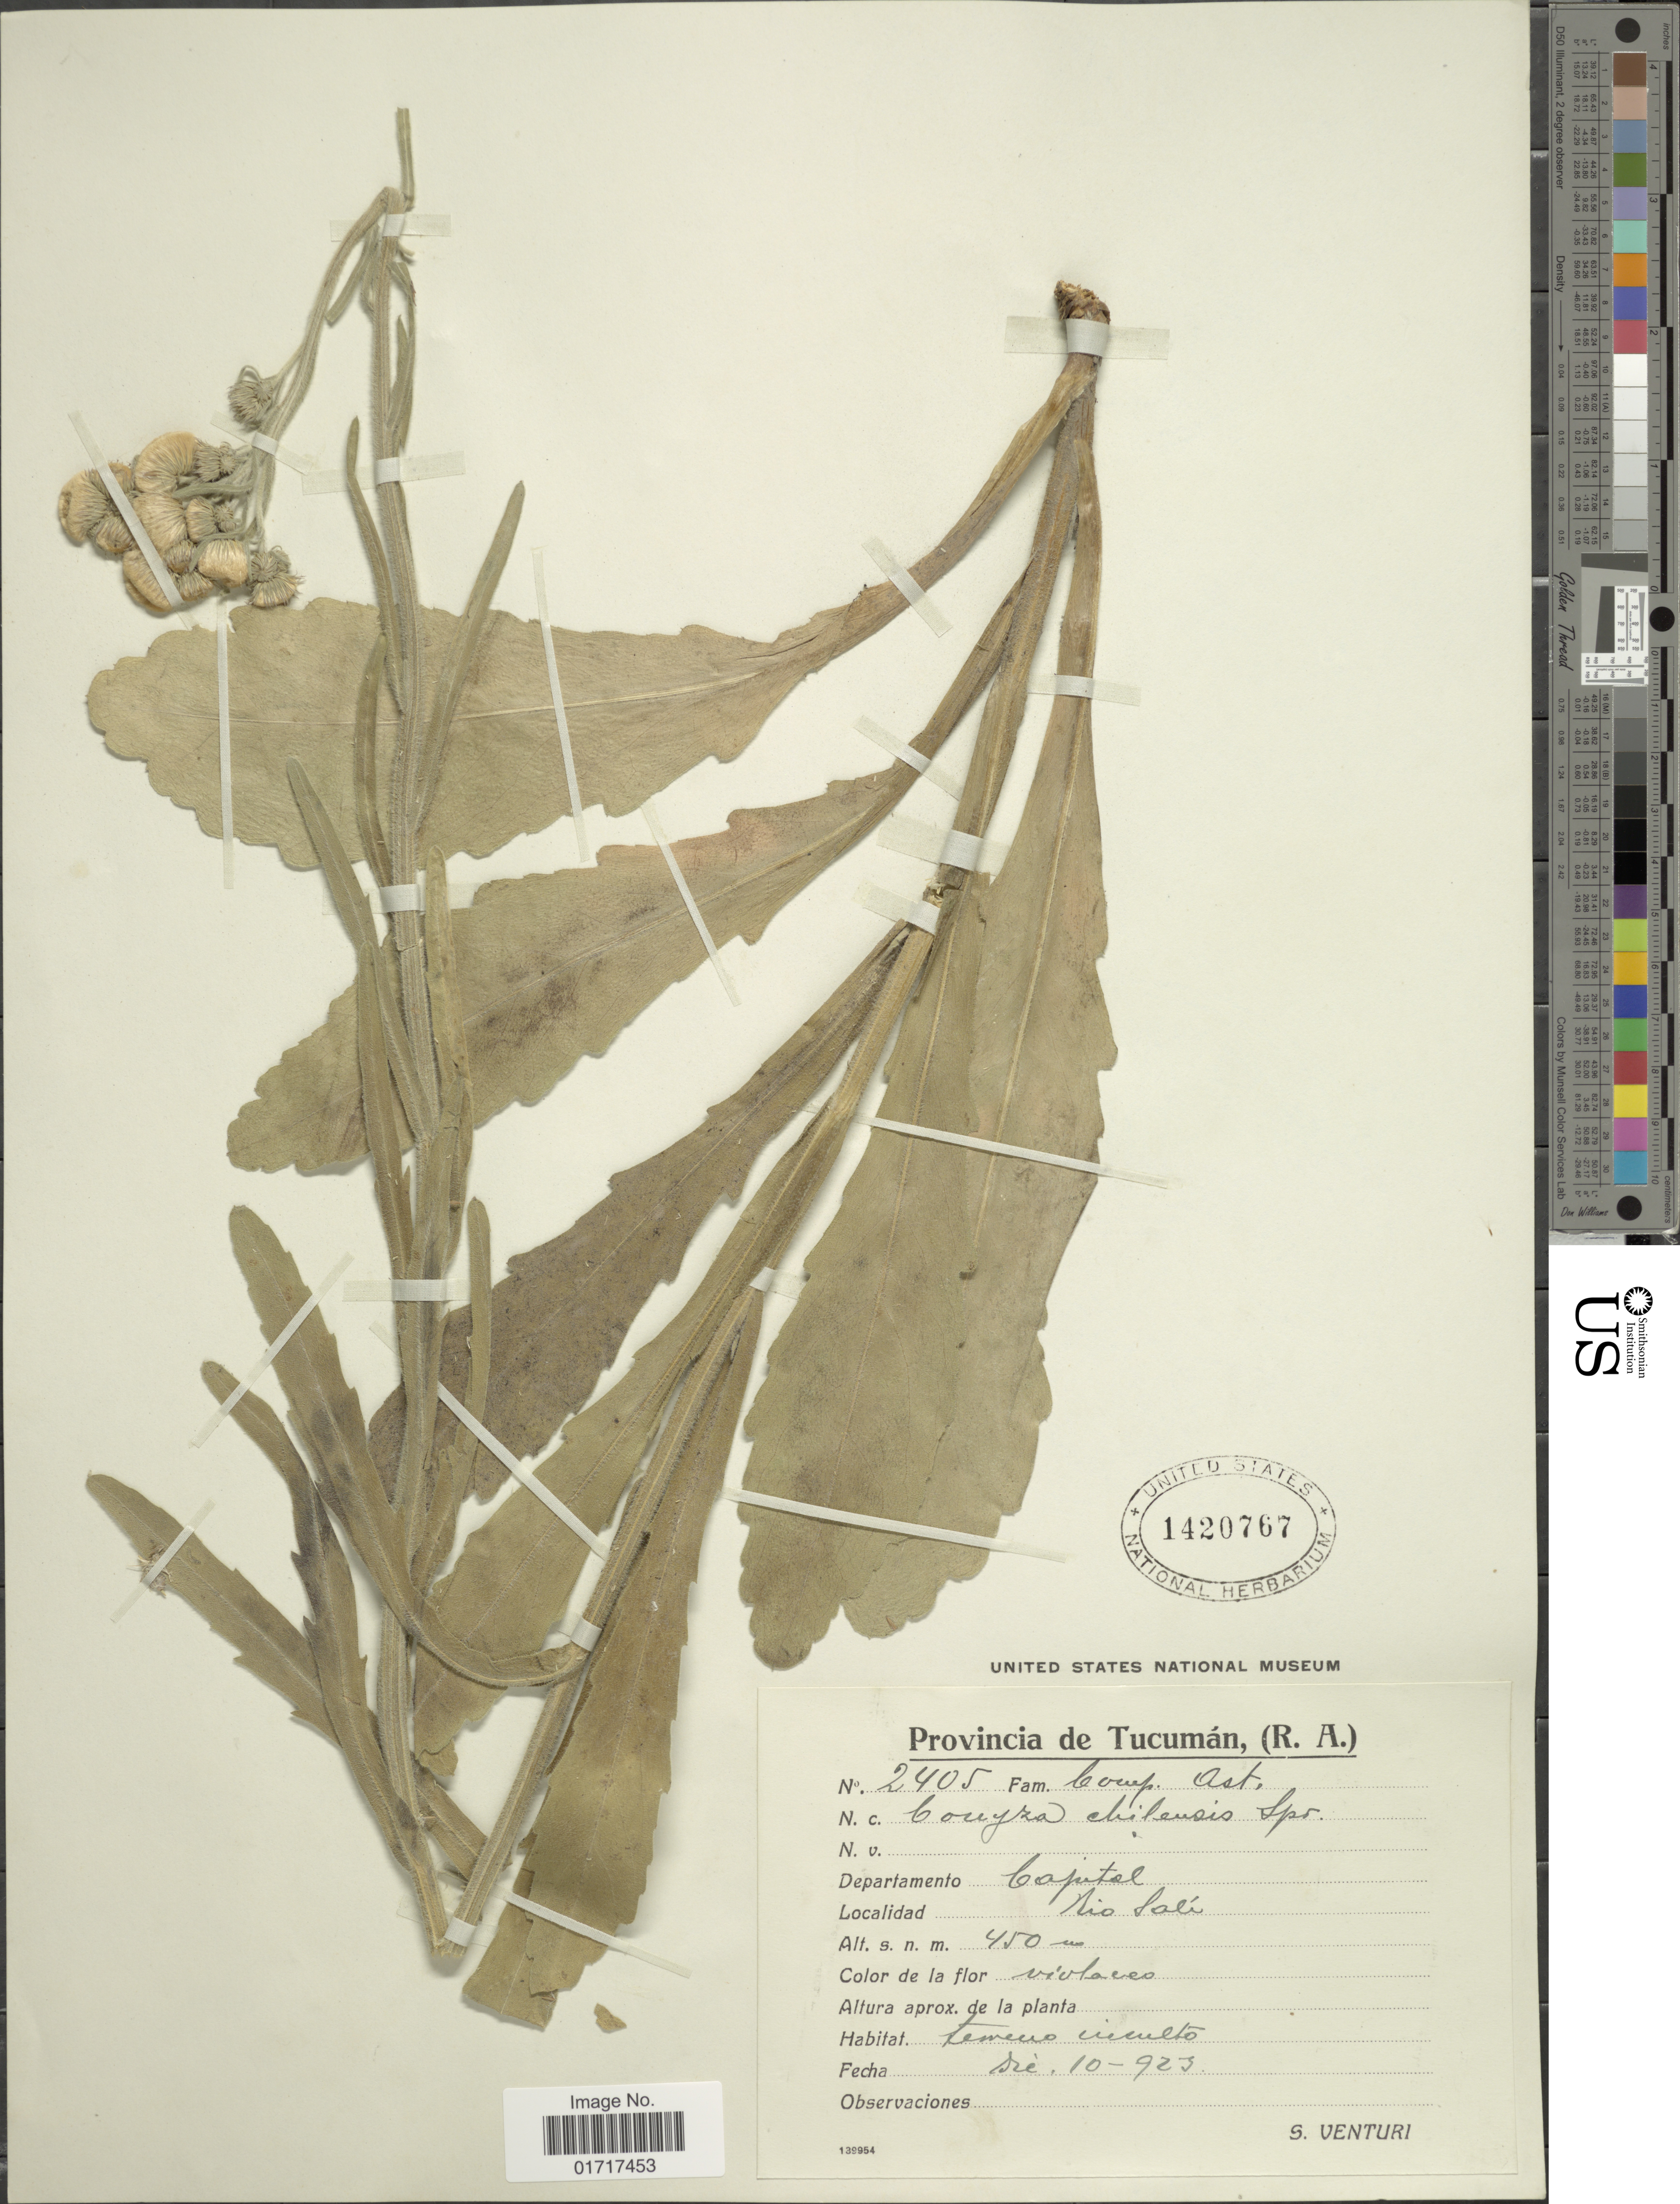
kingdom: Plantae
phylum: Tracheophyta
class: Magnoliopsida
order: Asterales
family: Asteraceae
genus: Conyza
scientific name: Conyza primulaefolia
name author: (Lam.) Cuatrec. & Lourteig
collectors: S. Venturi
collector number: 2405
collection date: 1923-12-10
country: Argentina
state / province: Tucuman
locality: Provincia de Tucuman, (R.A.). Departamento Capital, Rio Sali.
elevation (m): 450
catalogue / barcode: US 1420767